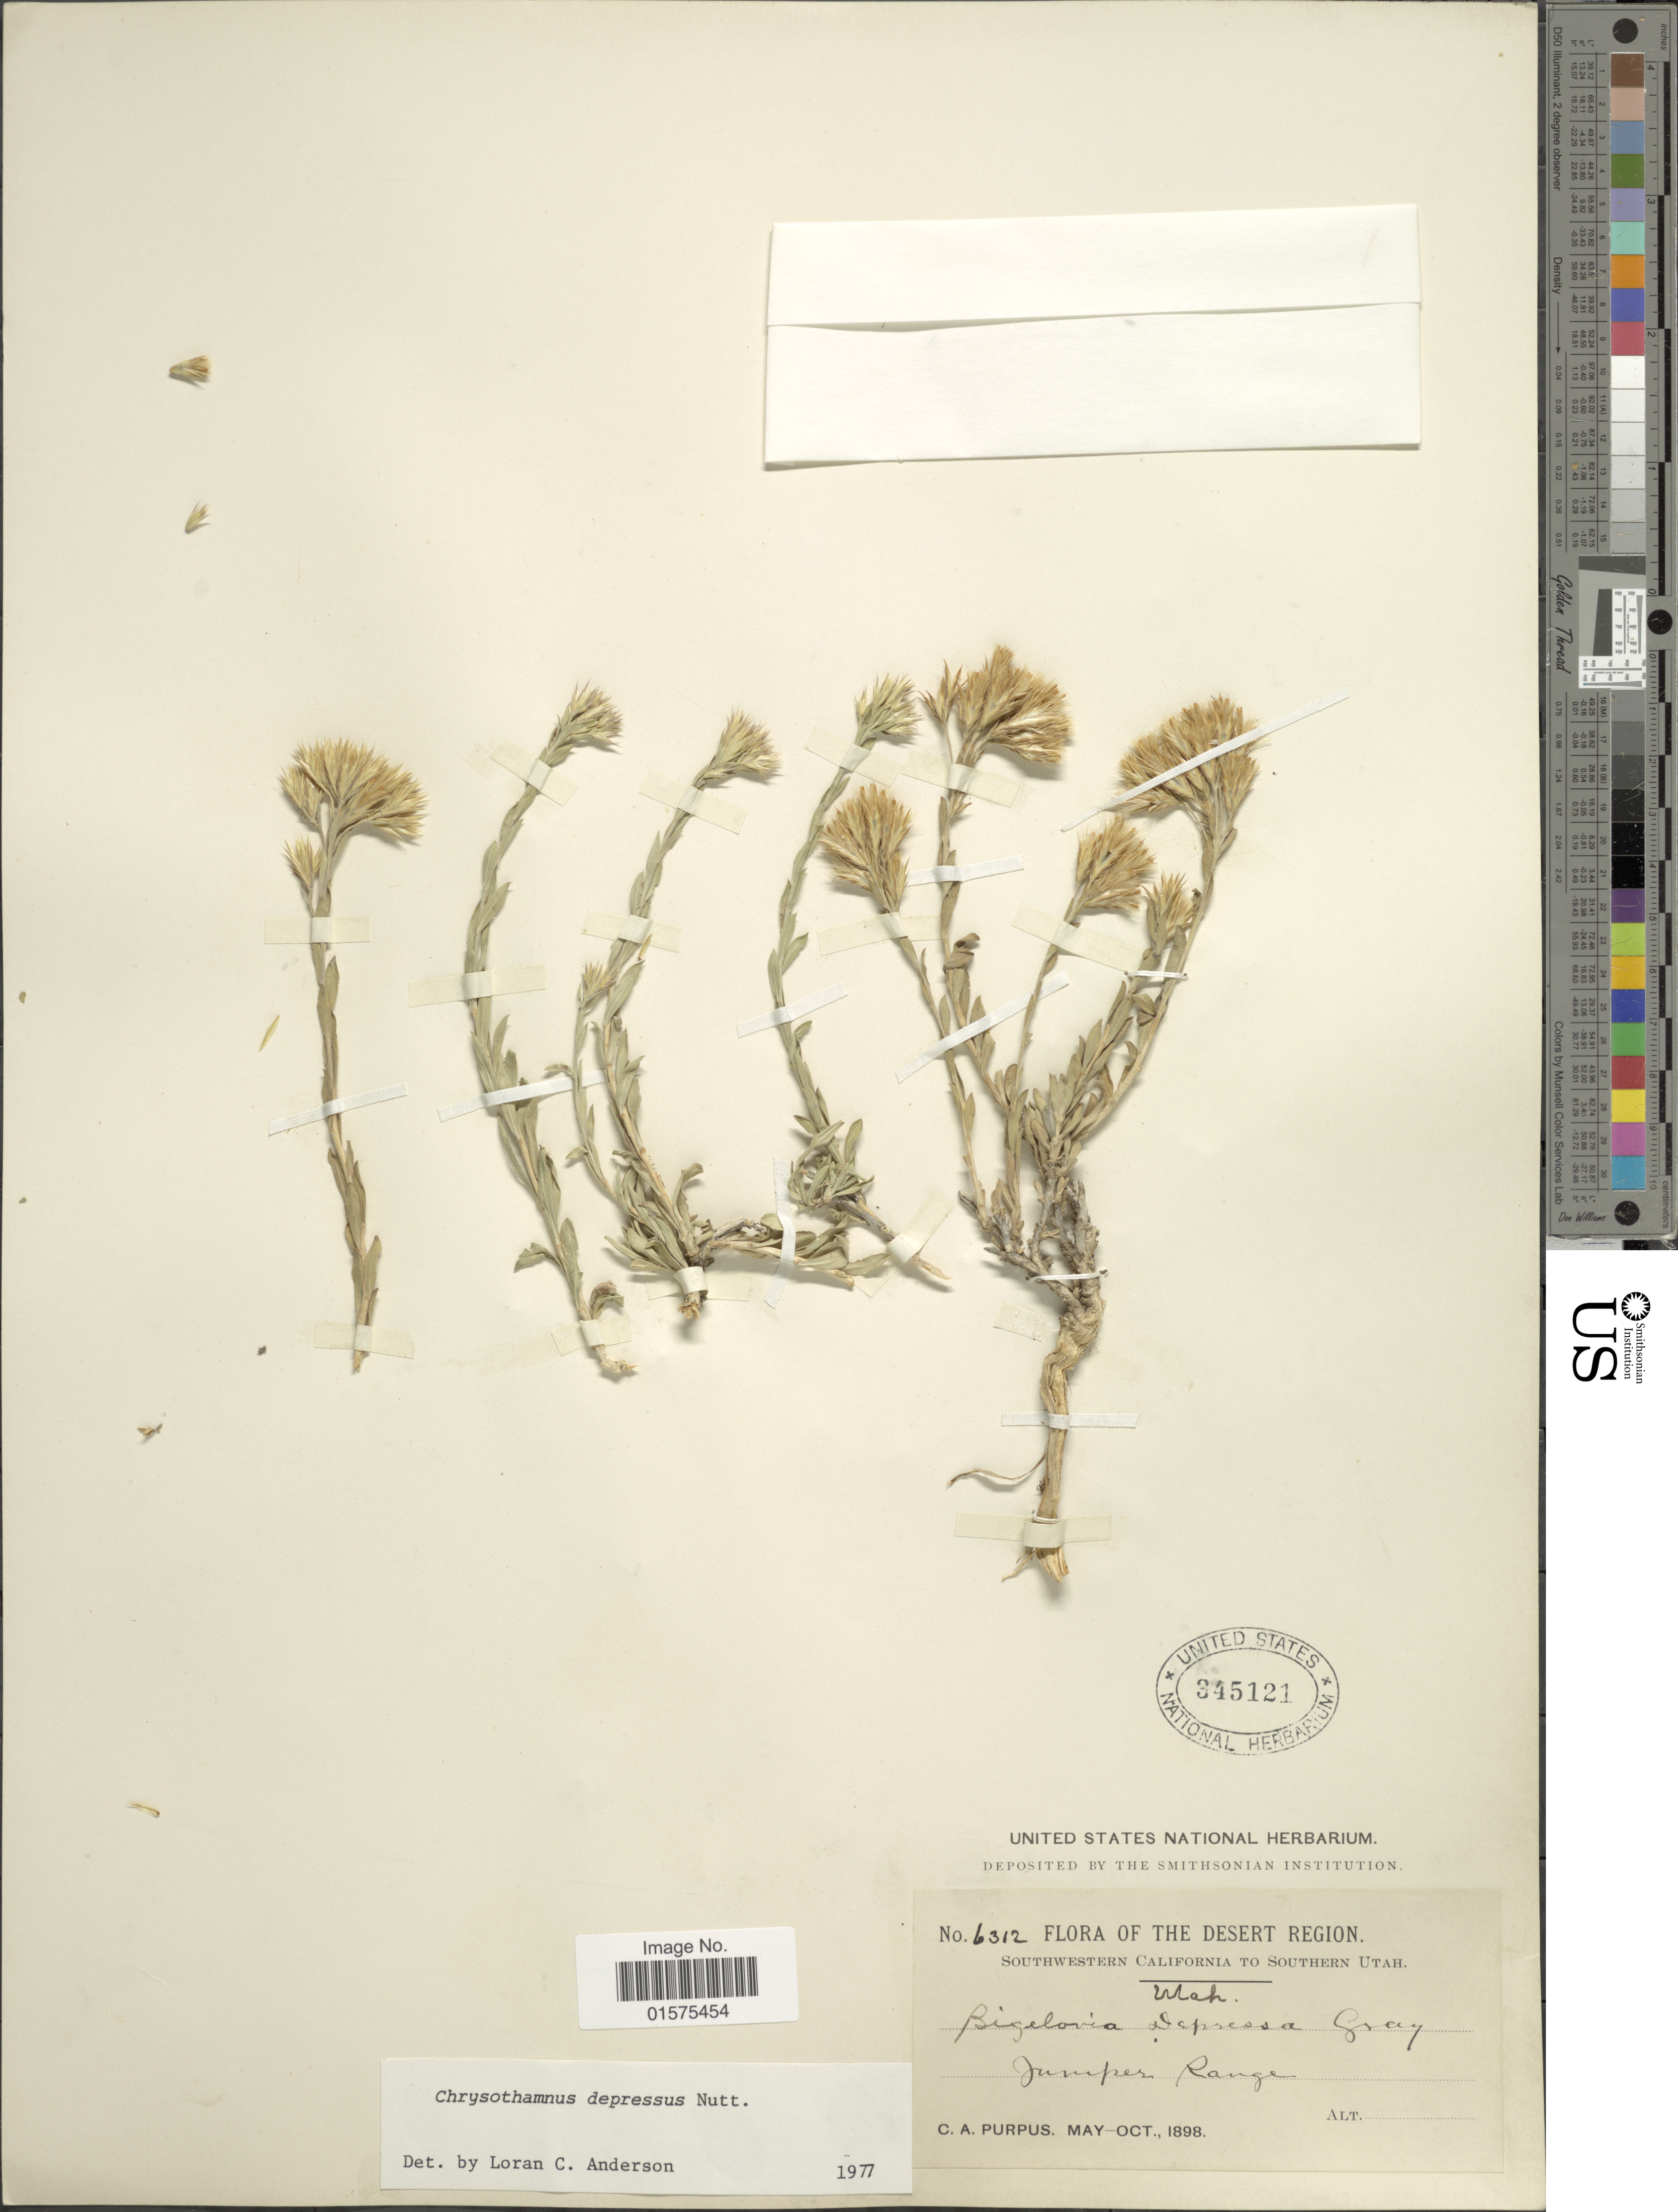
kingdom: Plantae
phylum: Tracheophyta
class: Magnoliopsida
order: Asterales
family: Asteraceae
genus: Chrysothamnus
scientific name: Chrysothamnus depressus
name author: Nutt.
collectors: C. A. Purpus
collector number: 6312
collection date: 1898-05/1898-10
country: United States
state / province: Utah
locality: Desert Region. Southern Utah. Juniper Range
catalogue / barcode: US 345121